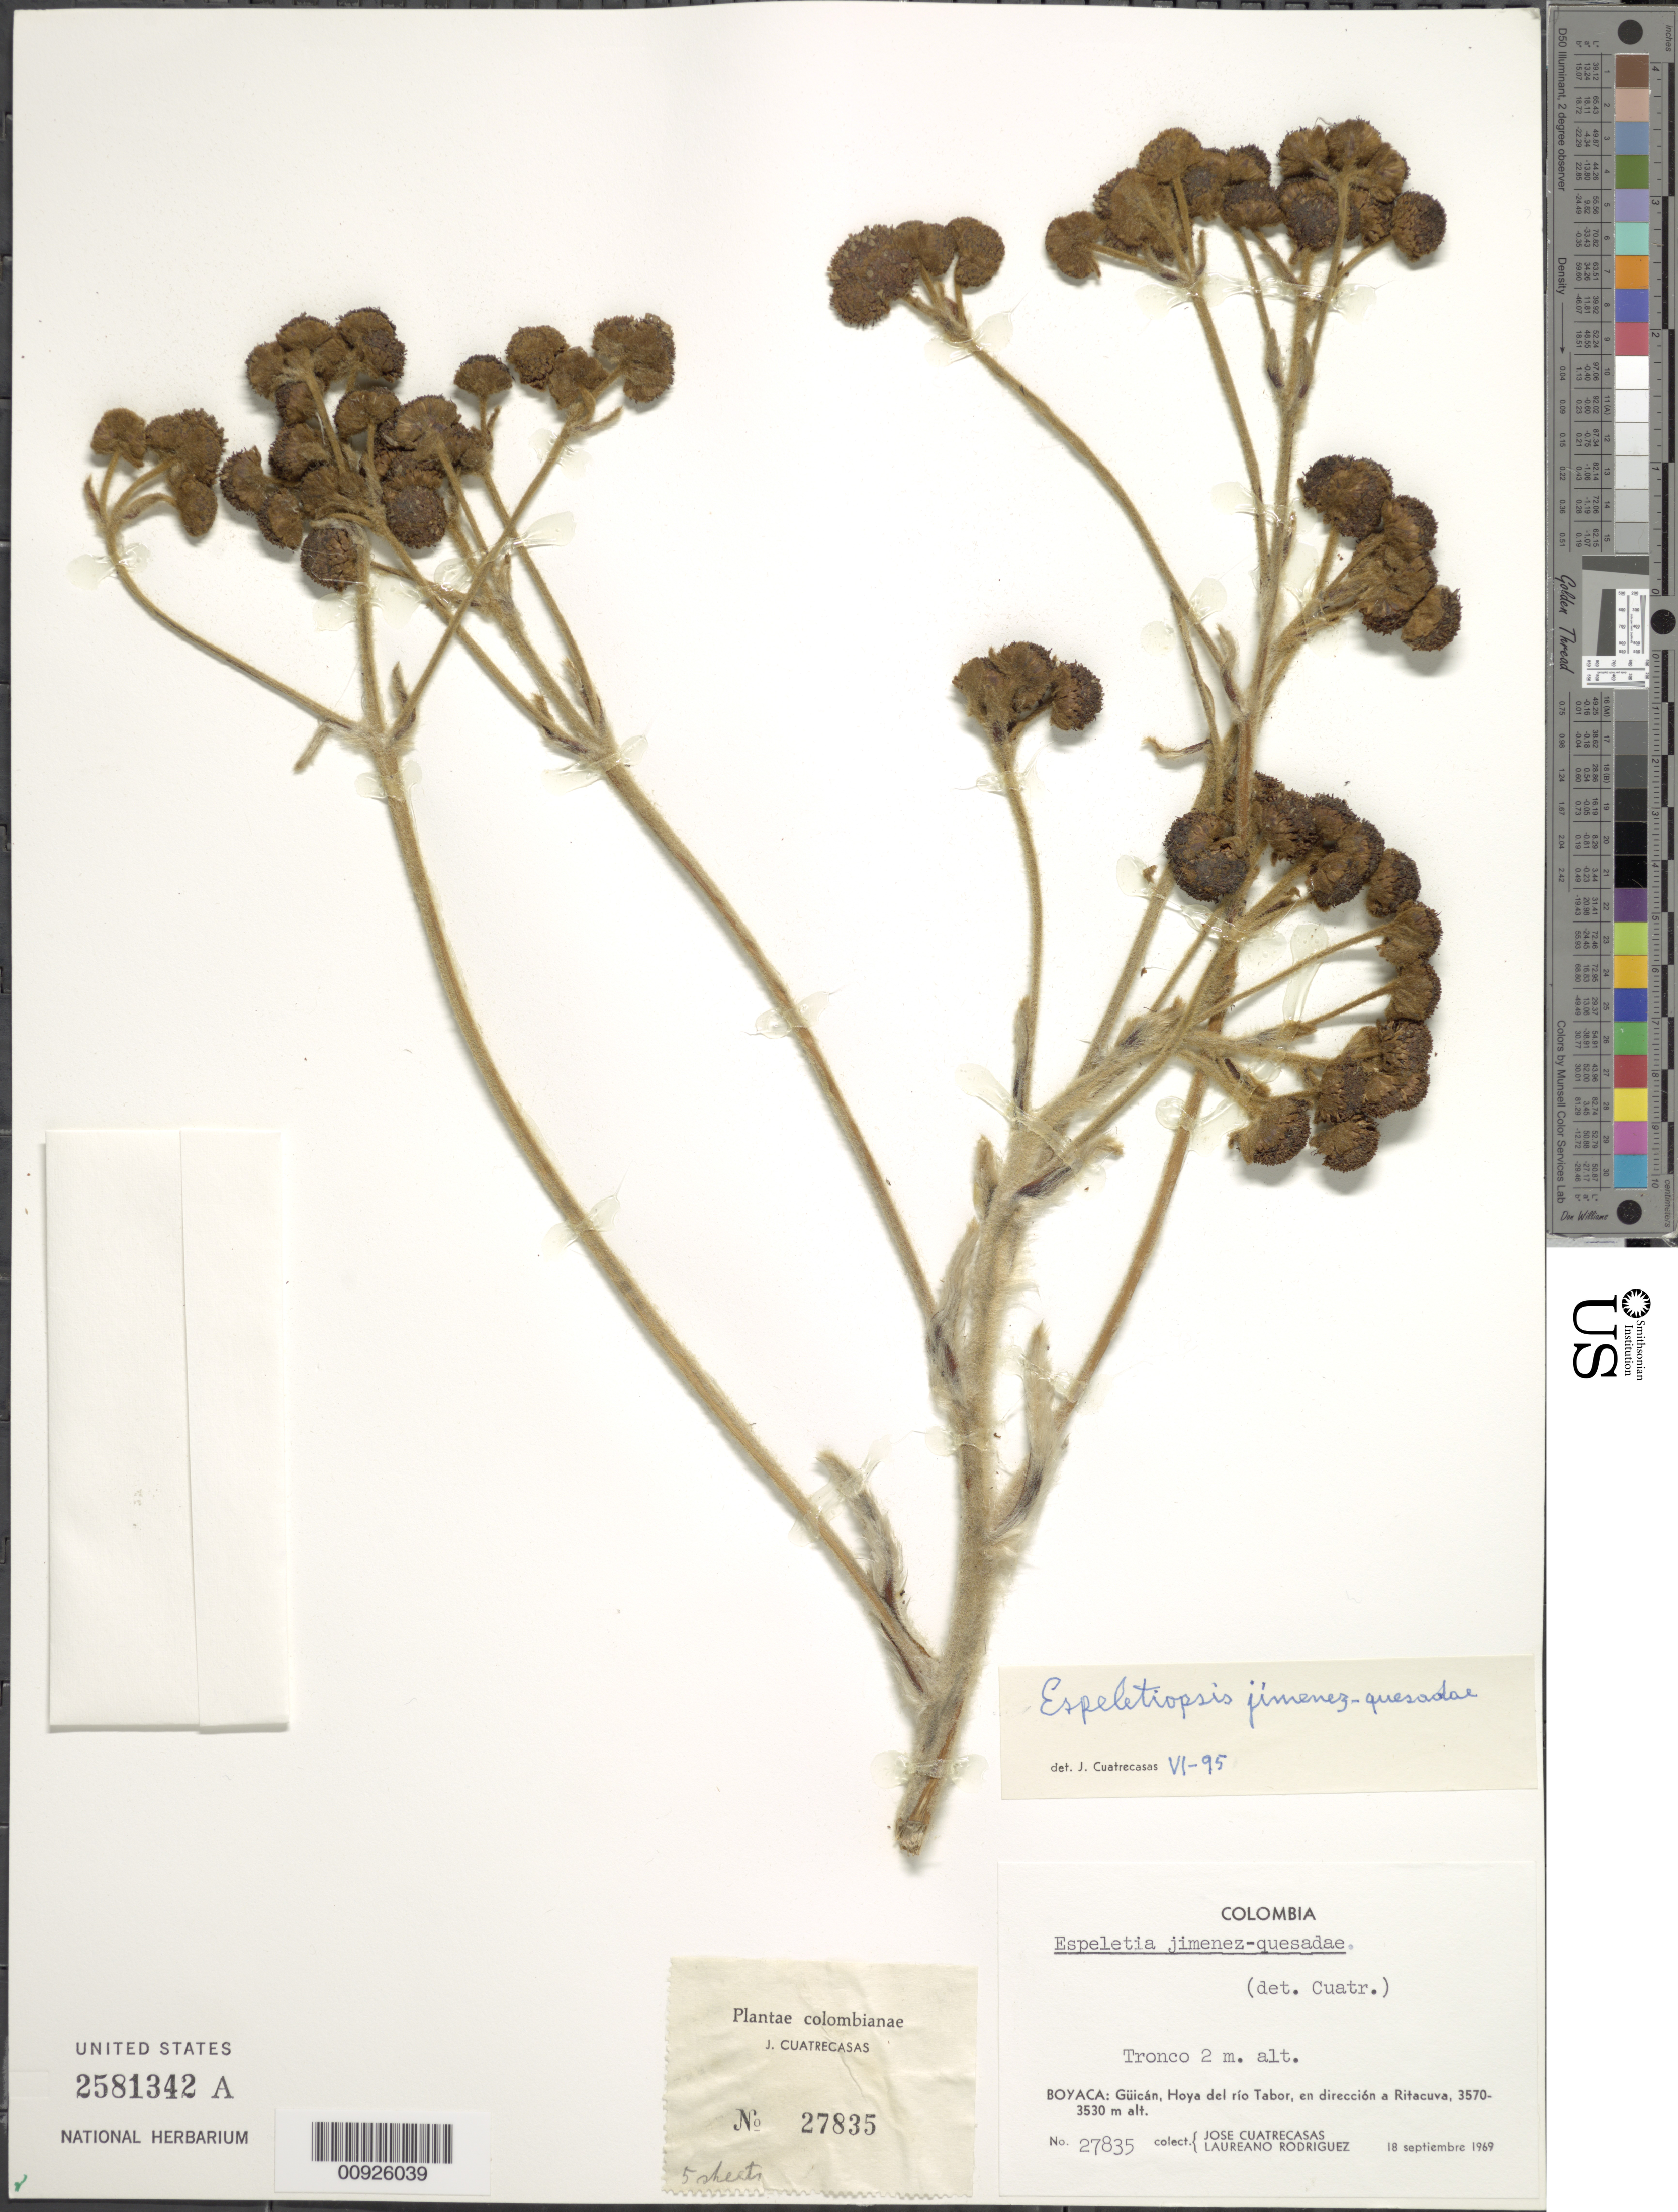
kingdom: Plantae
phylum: Tracheophyta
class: Magnoliopsida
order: Asterales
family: Asteraceae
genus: Espeletiopsis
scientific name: Espeletiopsis jimenez-quesadae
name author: (Cuatrec.) Cuatrec.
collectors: J. Cuatrecasas & L. Rodriguez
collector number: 27835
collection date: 1969-09-18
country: Colombia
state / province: Boyacá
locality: Boyacá: Guican, Hoya del rio Tabor, en direccion a Ritacurva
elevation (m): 3530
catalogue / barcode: US 2581342A